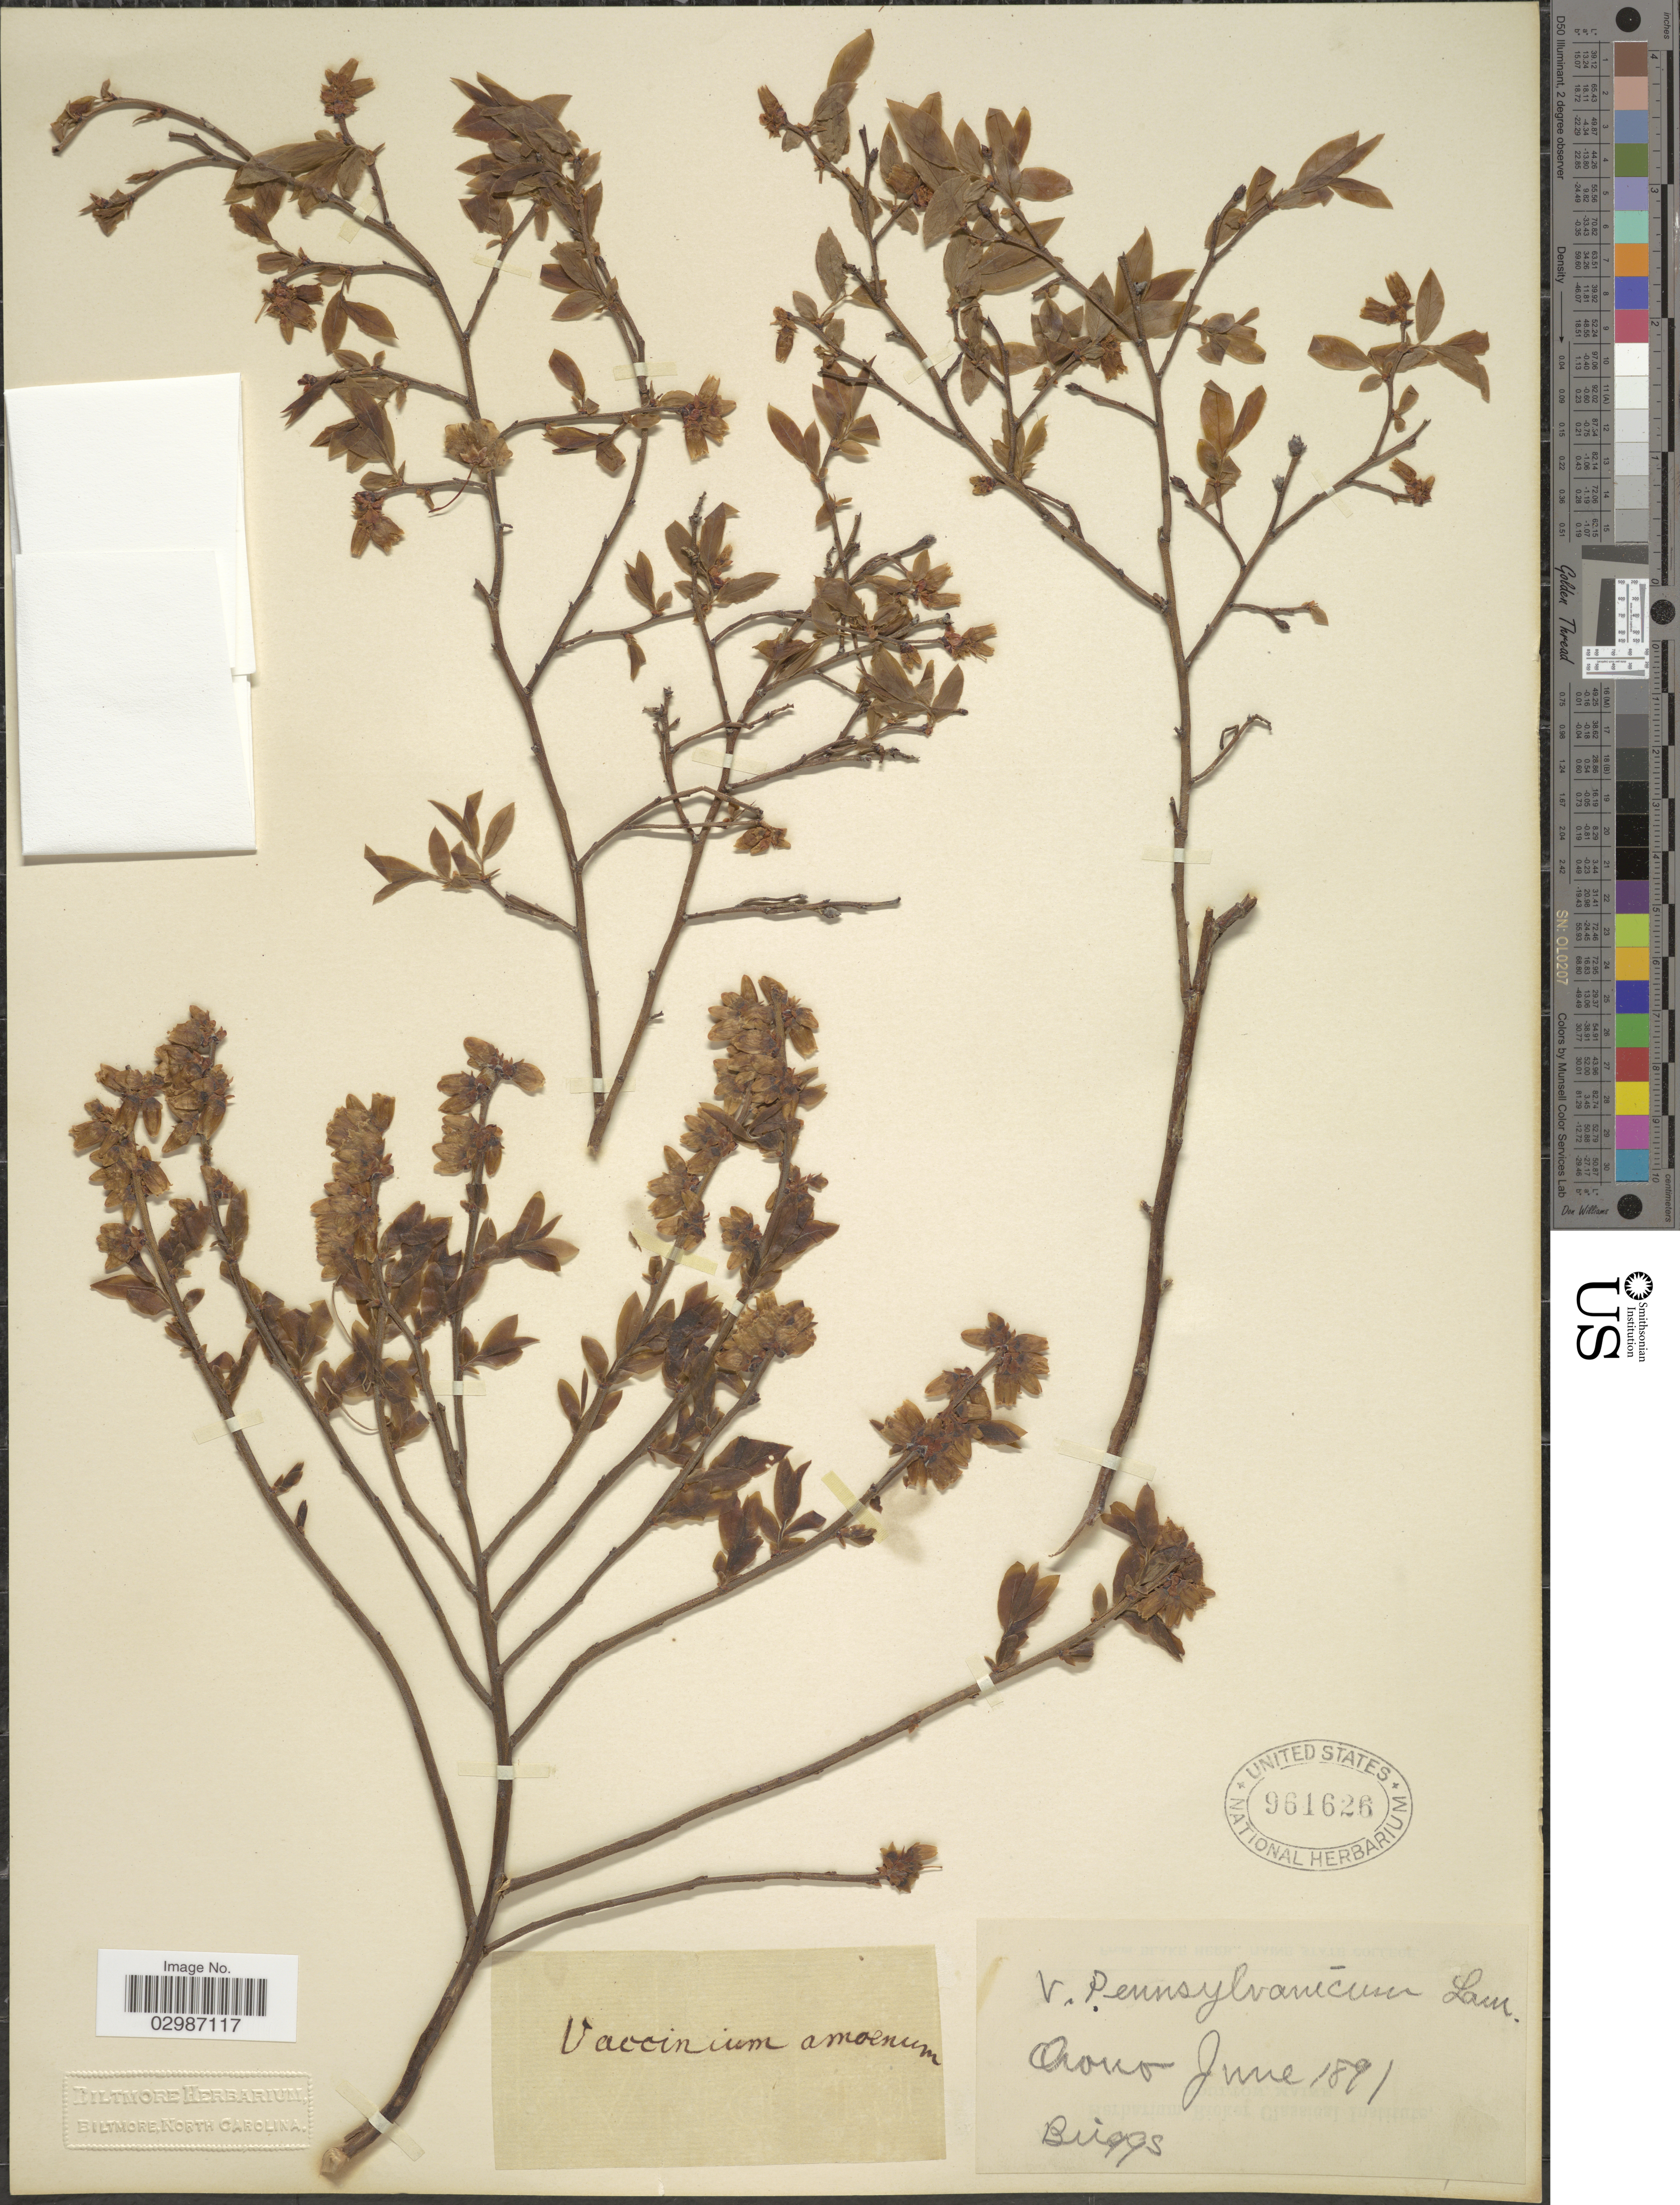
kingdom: Plantae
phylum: Tracheophyta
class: Magnoliopsida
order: Ericales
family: Ericaceae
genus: Vaccinium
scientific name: Vaccinium angustifolium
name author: Aiton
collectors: Briggs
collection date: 1891-06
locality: Orono.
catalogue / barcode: US 961626